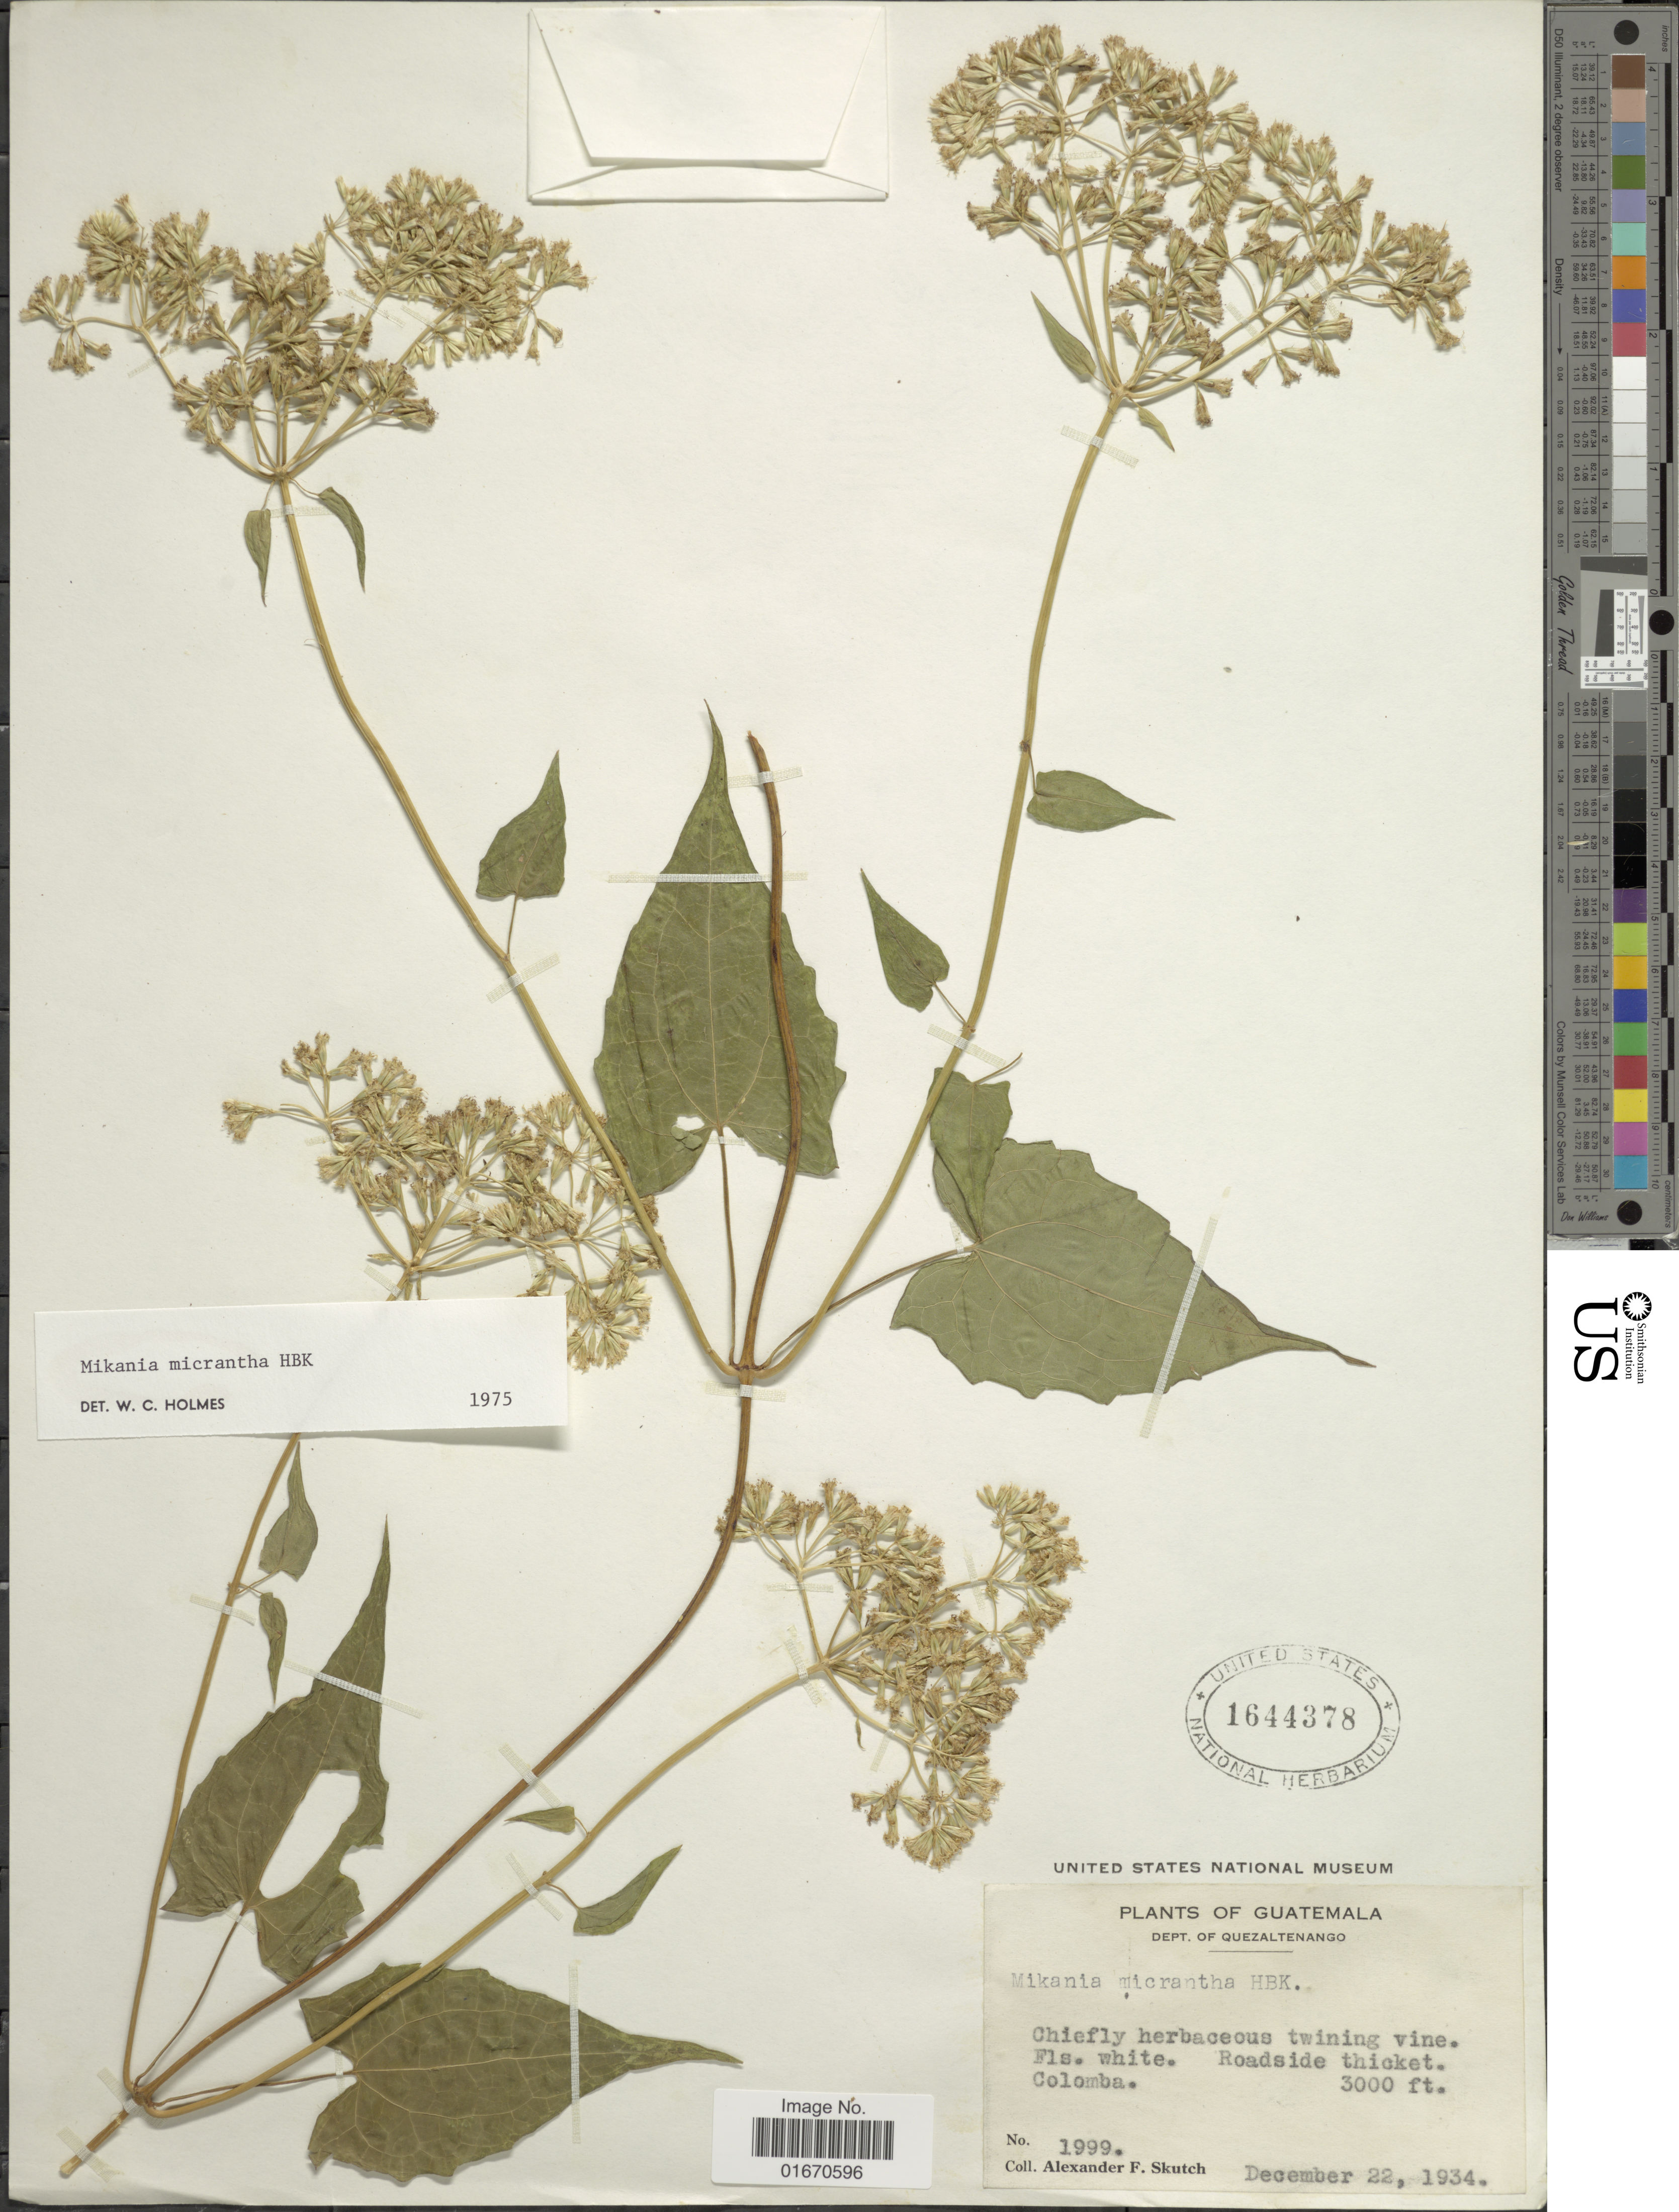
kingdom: Plantae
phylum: Tracheophyta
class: Magnoliopsida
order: Asterales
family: Asteraceae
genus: Mikania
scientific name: Mikania micrantha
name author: Kunth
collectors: A. F. Skutch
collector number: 1999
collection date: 1934-12-22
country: Guatemala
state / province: Quetzaltenango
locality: Colomba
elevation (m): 914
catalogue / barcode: US 1644378